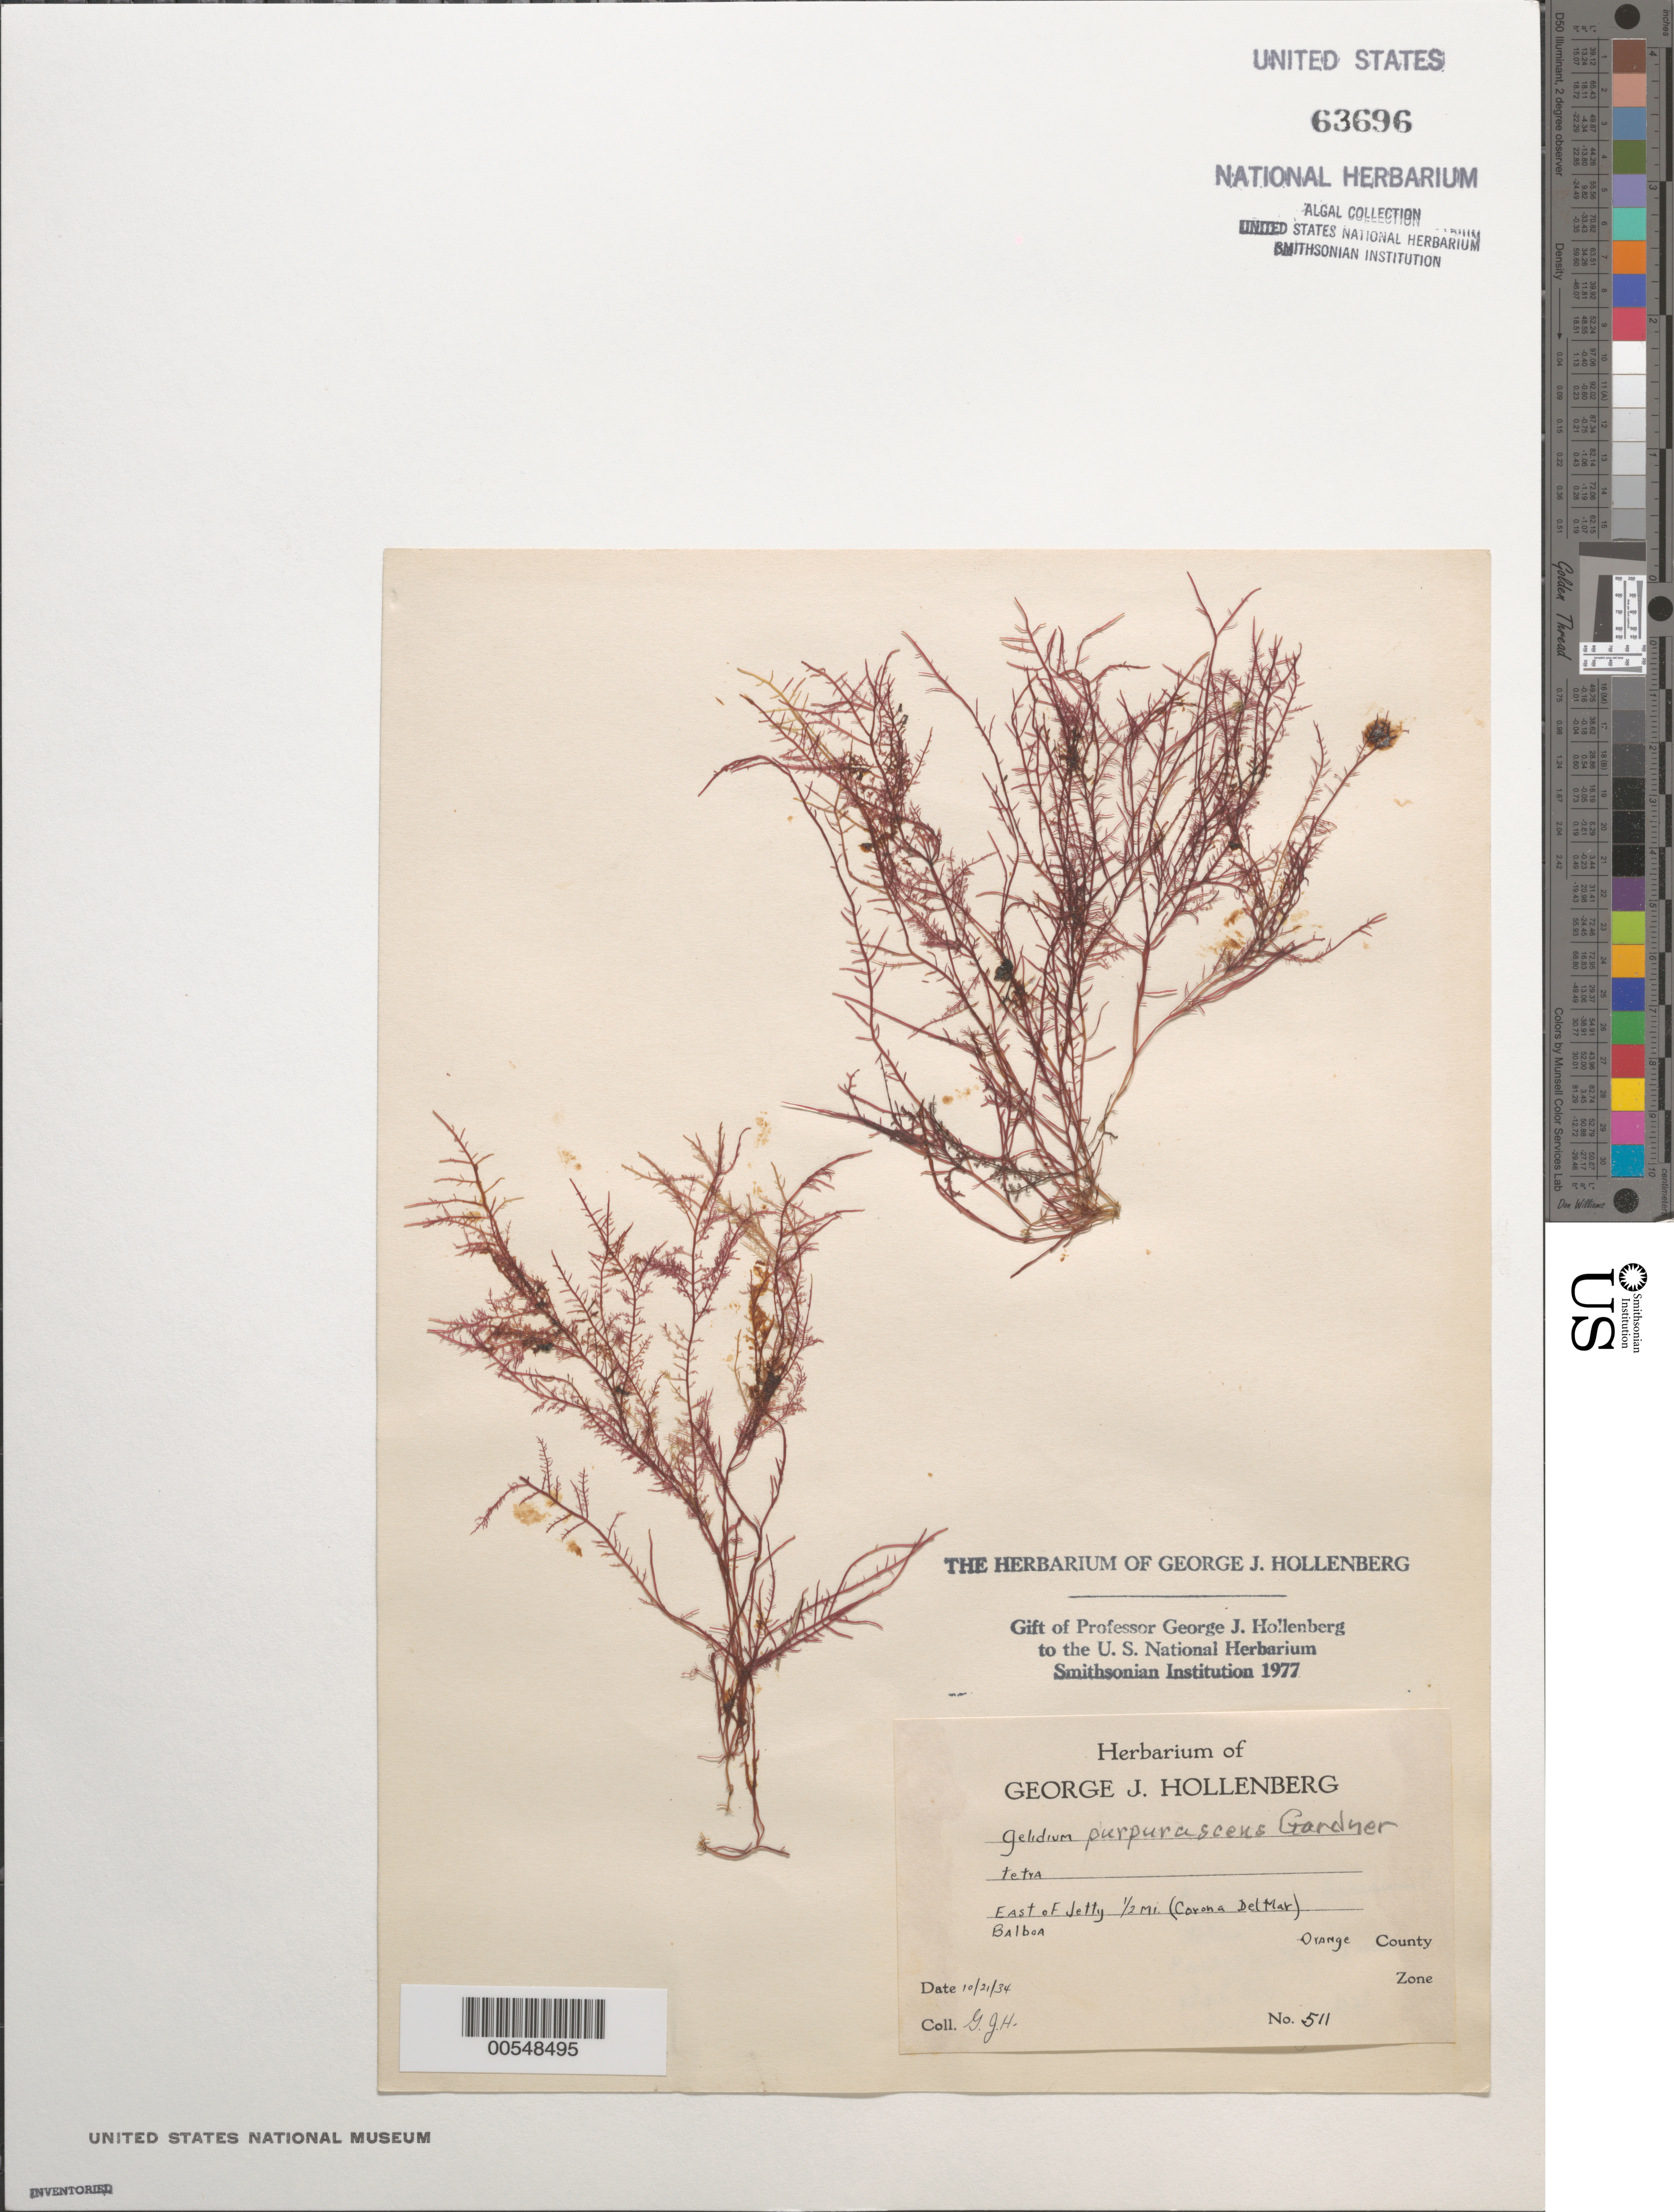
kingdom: Plantae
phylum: Rhodophyta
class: Florideophyceae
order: Gelidiales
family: Gelidiaceae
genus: Gelidium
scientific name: Gelidium purpurascens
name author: N.L. Gardner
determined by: Hollenberg, George J.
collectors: G. Hollenberg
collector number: GJH 511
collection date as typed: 21 Oct 1934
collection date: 1934-10-21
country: United States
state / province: California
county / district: Orange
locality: Balboa (Corona del Mar)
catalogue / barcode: US 63696